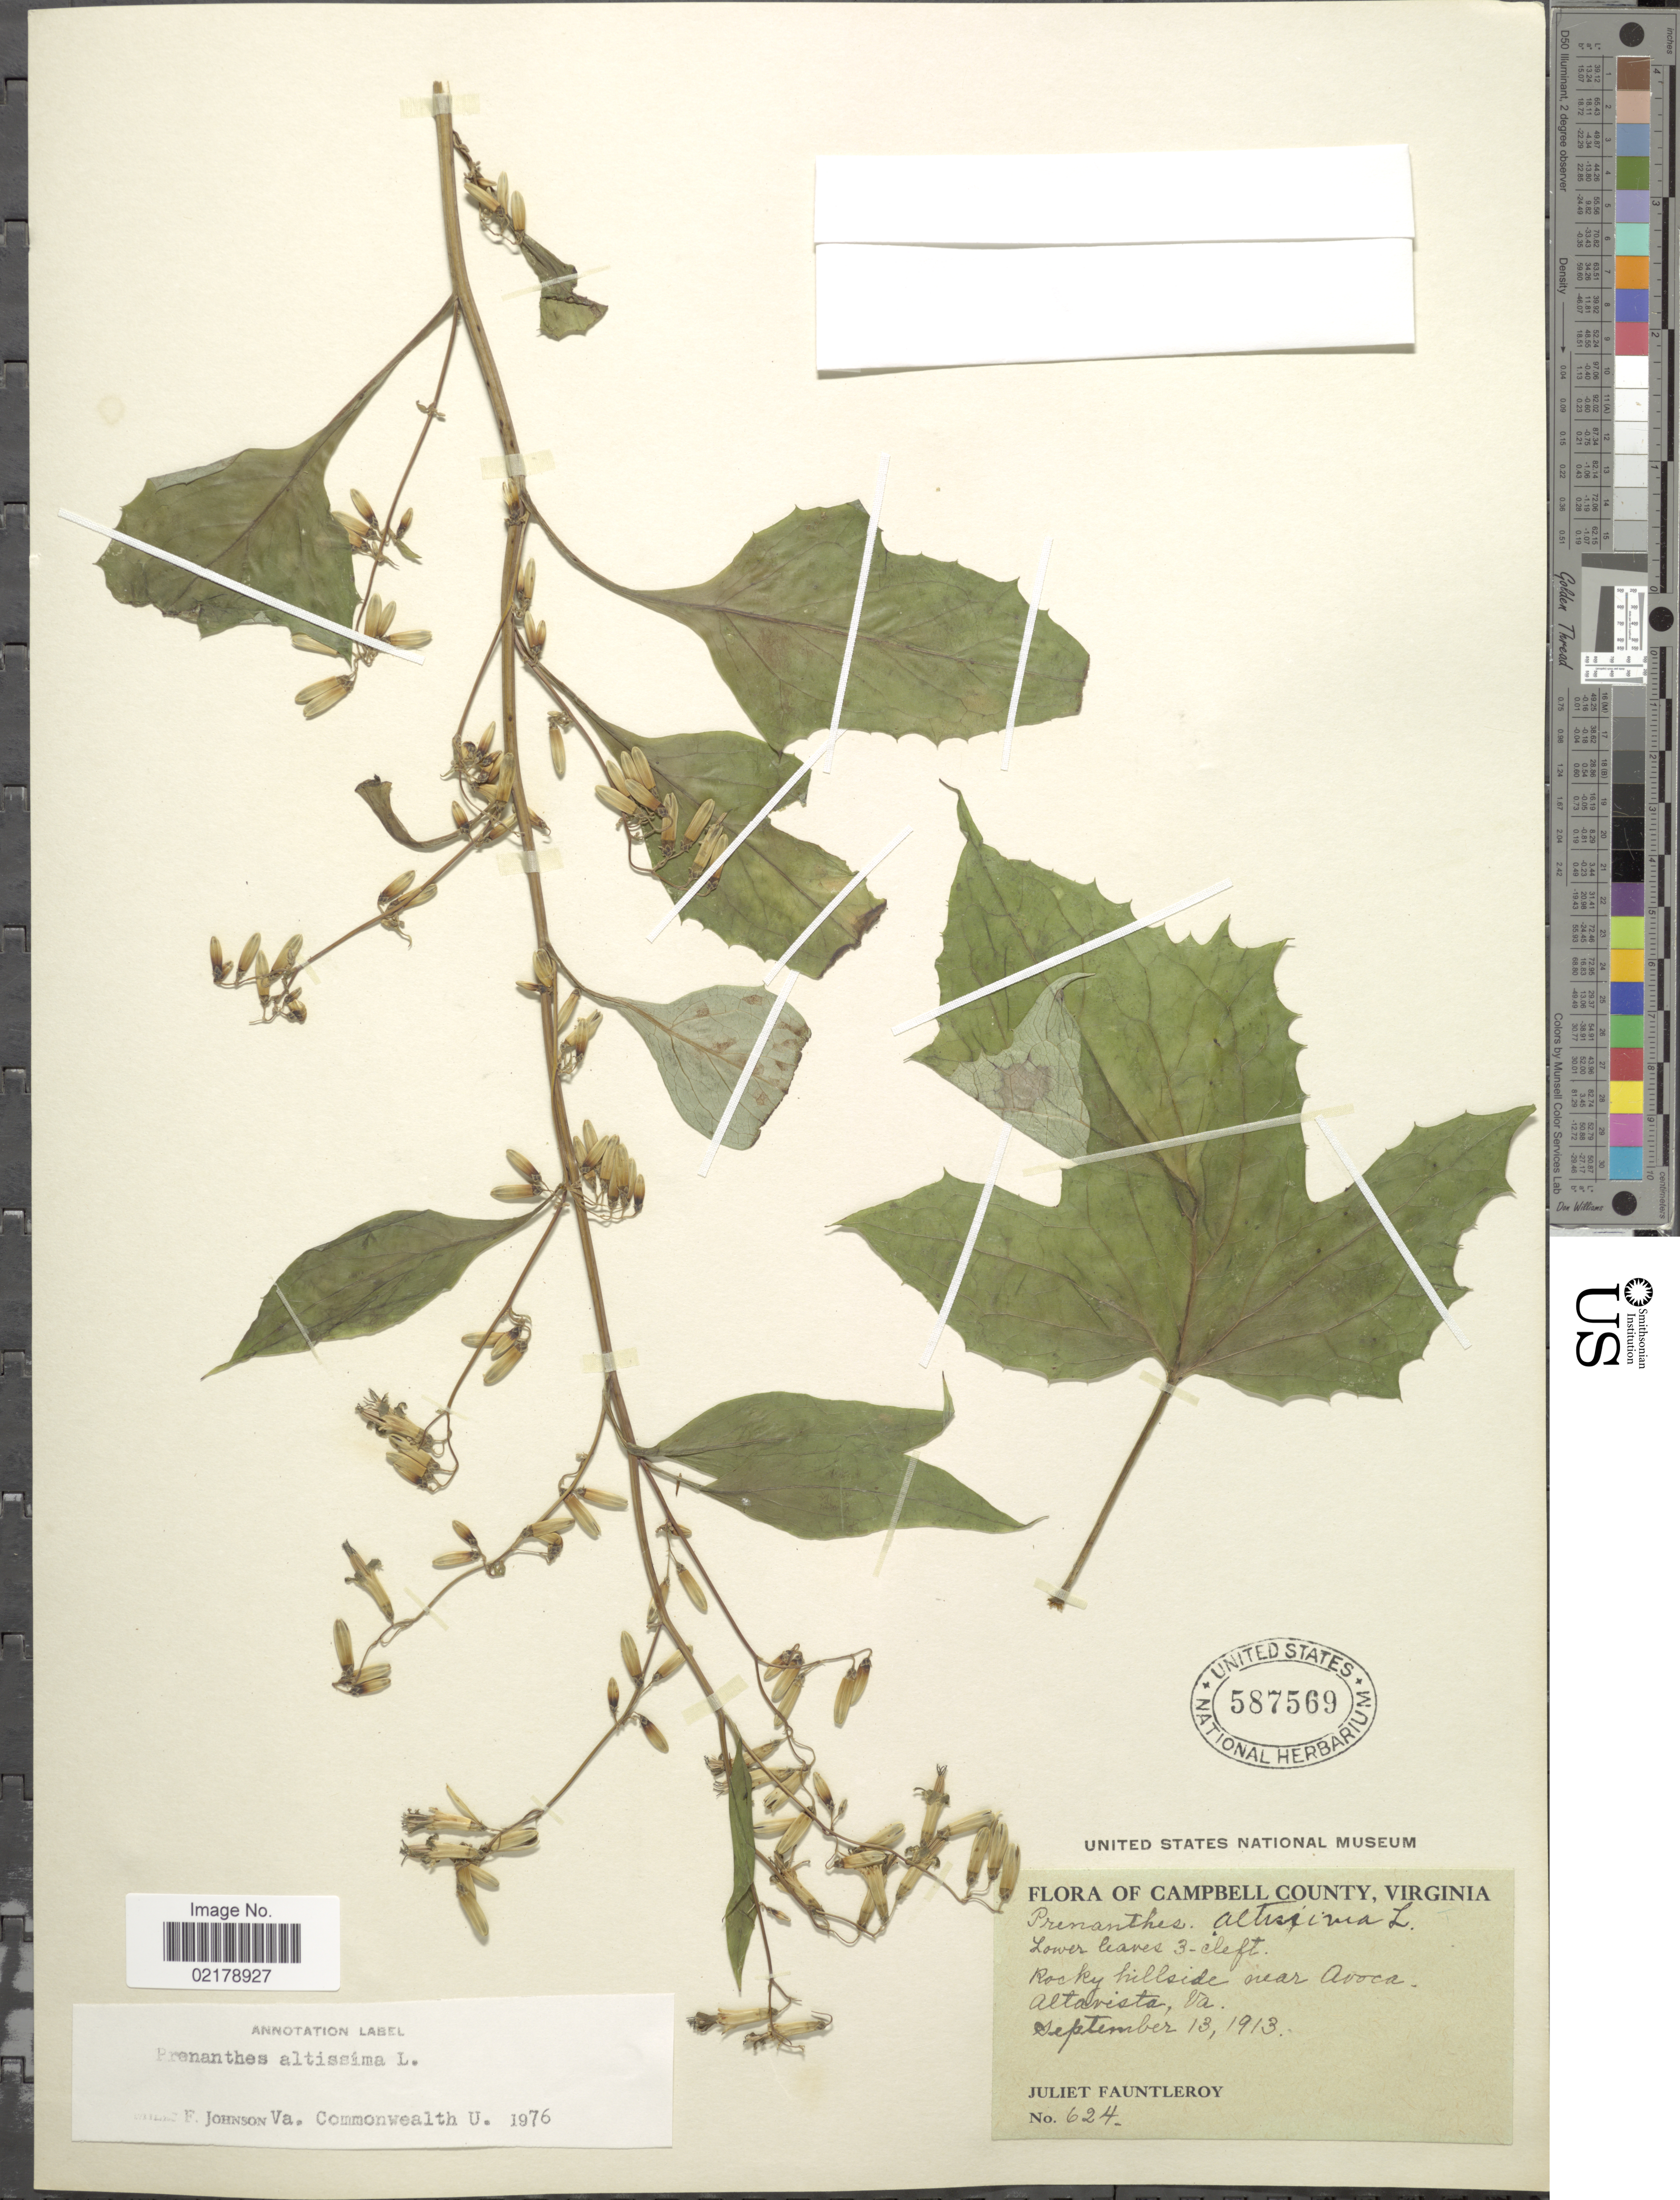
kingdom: Plantae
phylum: Tracheophyta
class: Magnoliopsida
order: Asterales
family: Asteraceae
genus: Nabalus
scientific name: Nabalus altissimus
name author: (L.) Hook.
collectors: J. Fauntleroy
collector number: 624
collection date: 1913-09-13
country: United States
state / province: Virginia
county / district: Campbell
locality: Campbell County, Rocky hillside near Avoca, Altavista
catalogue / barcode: US 587569